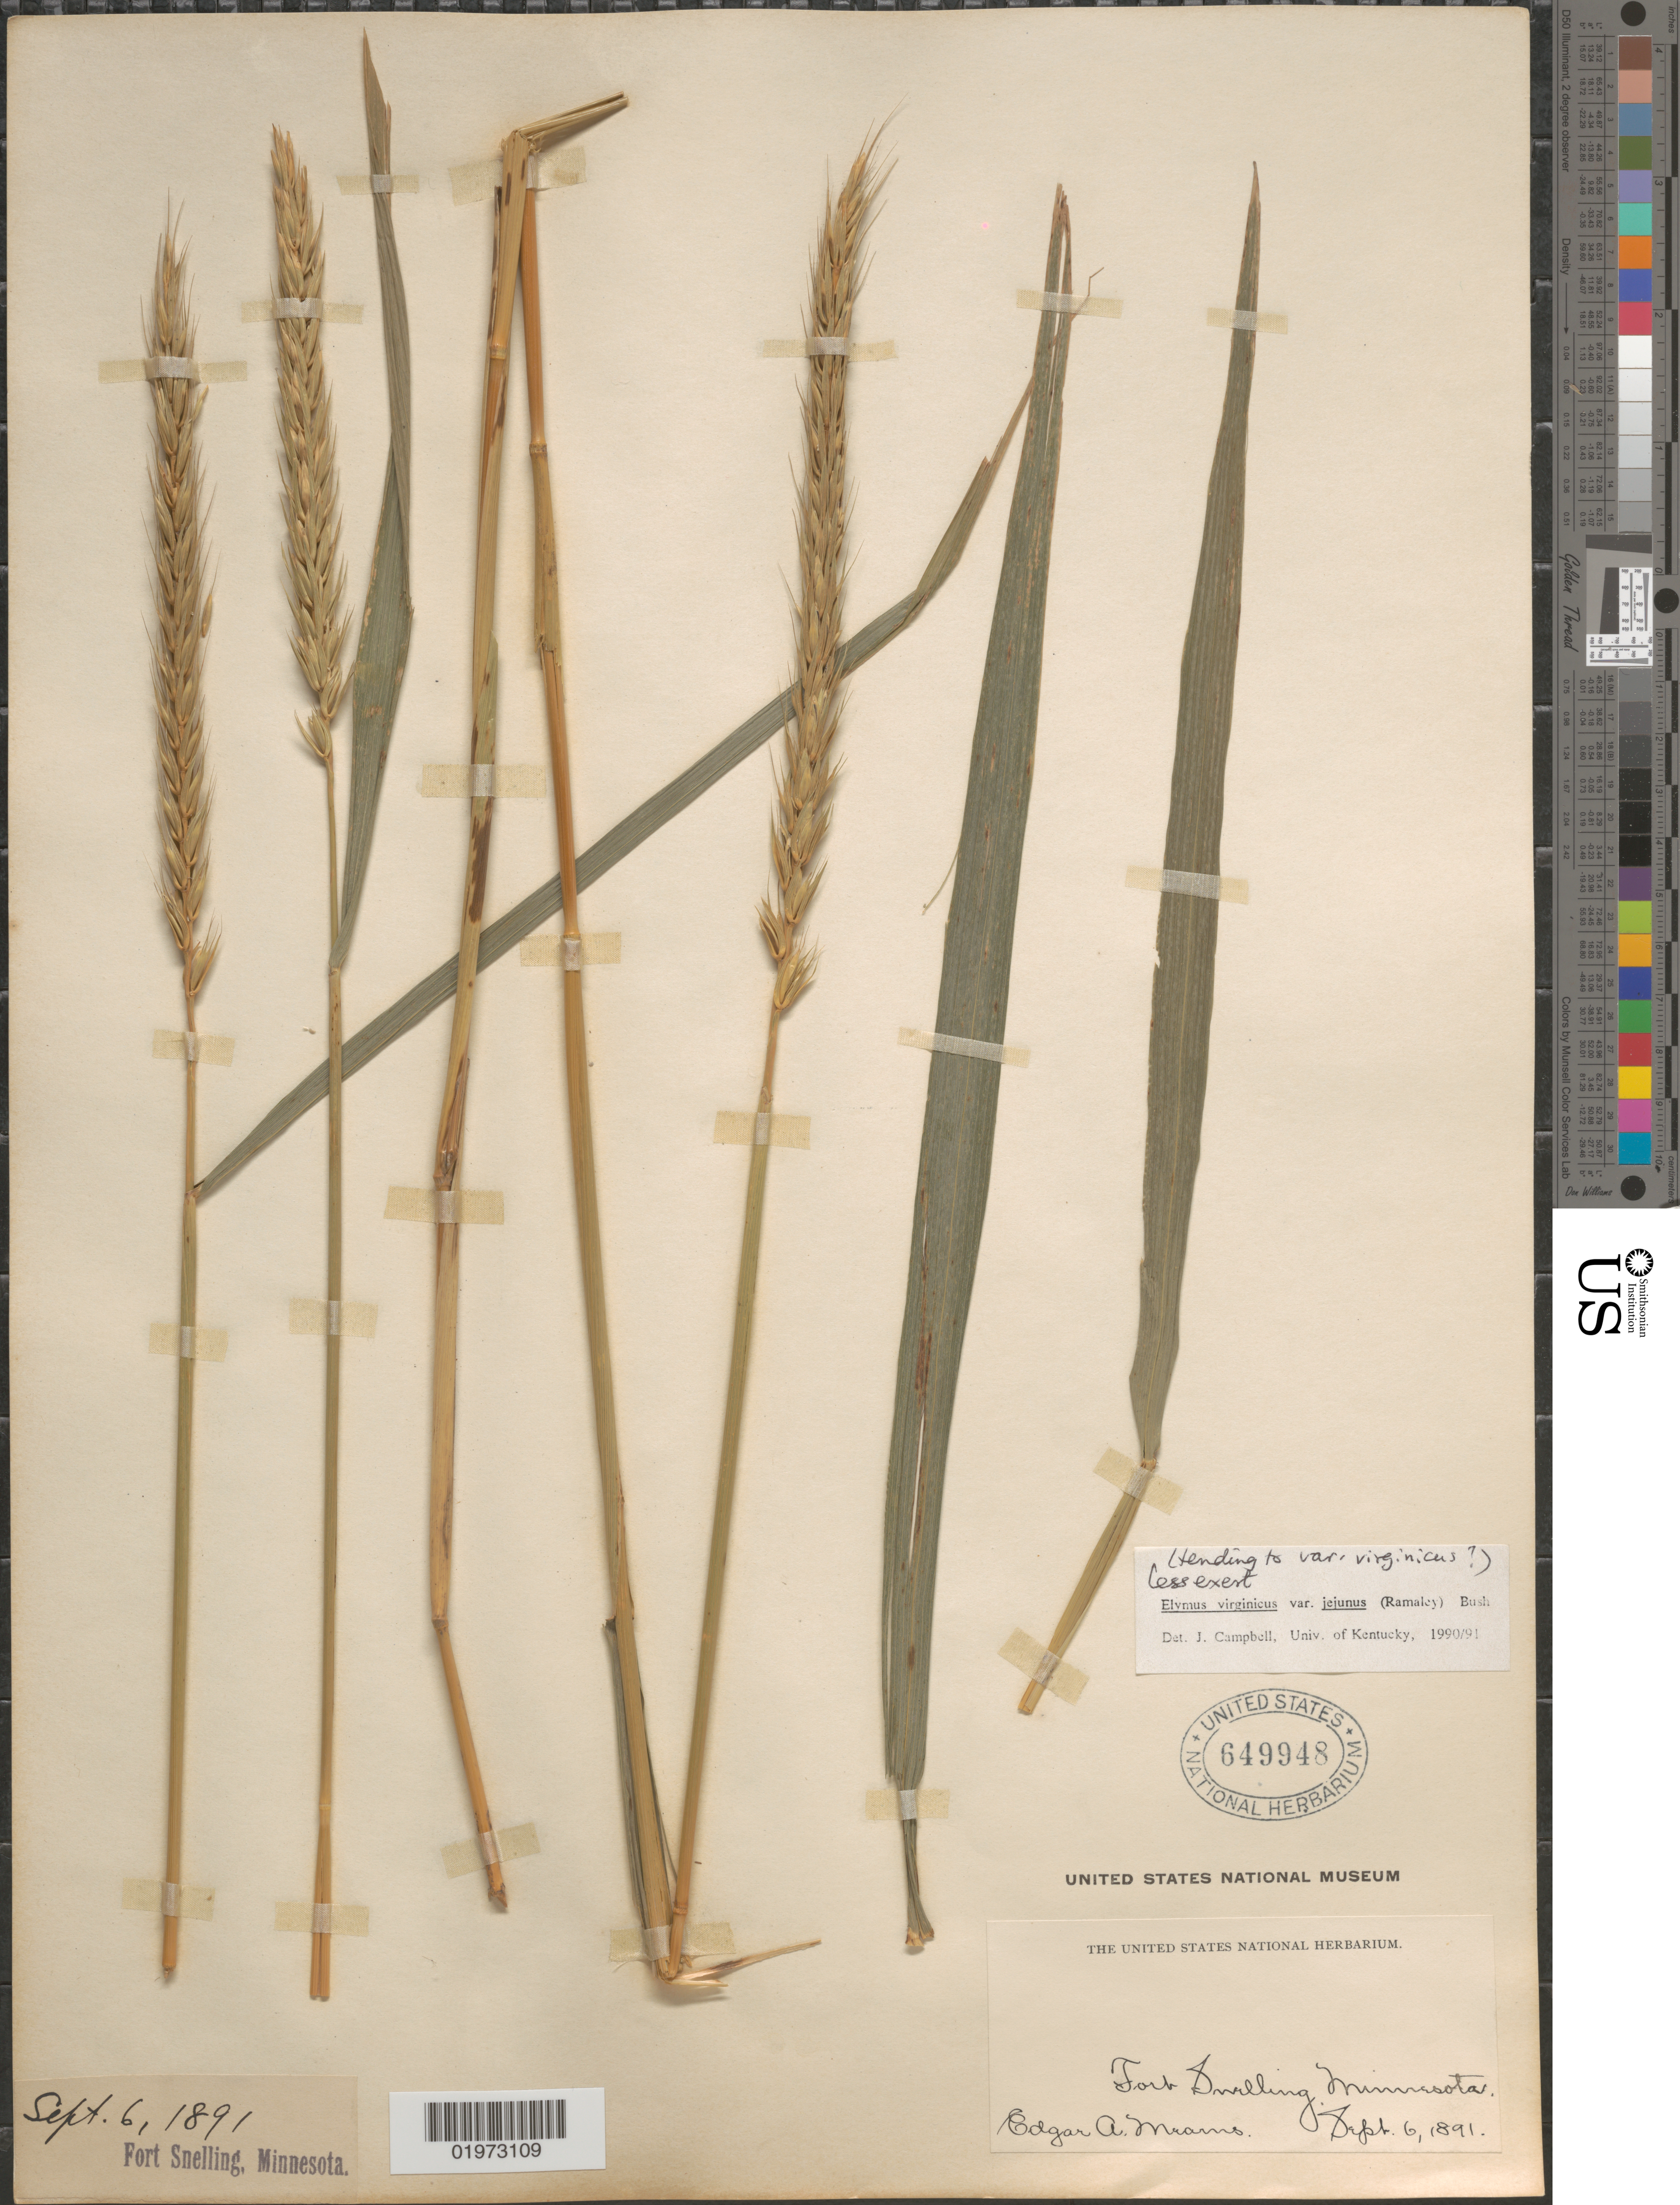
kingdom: Plantae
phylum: Tracheophyta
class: Liliopsida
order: Poales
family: Poaceae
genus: Elymus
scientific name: Elymus virginicus var. virginicus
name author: L.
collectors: E. A. Mearns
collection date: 1891-09-06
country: United States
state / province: Minnesota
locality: Fort Snelling.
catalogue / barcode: US 649948